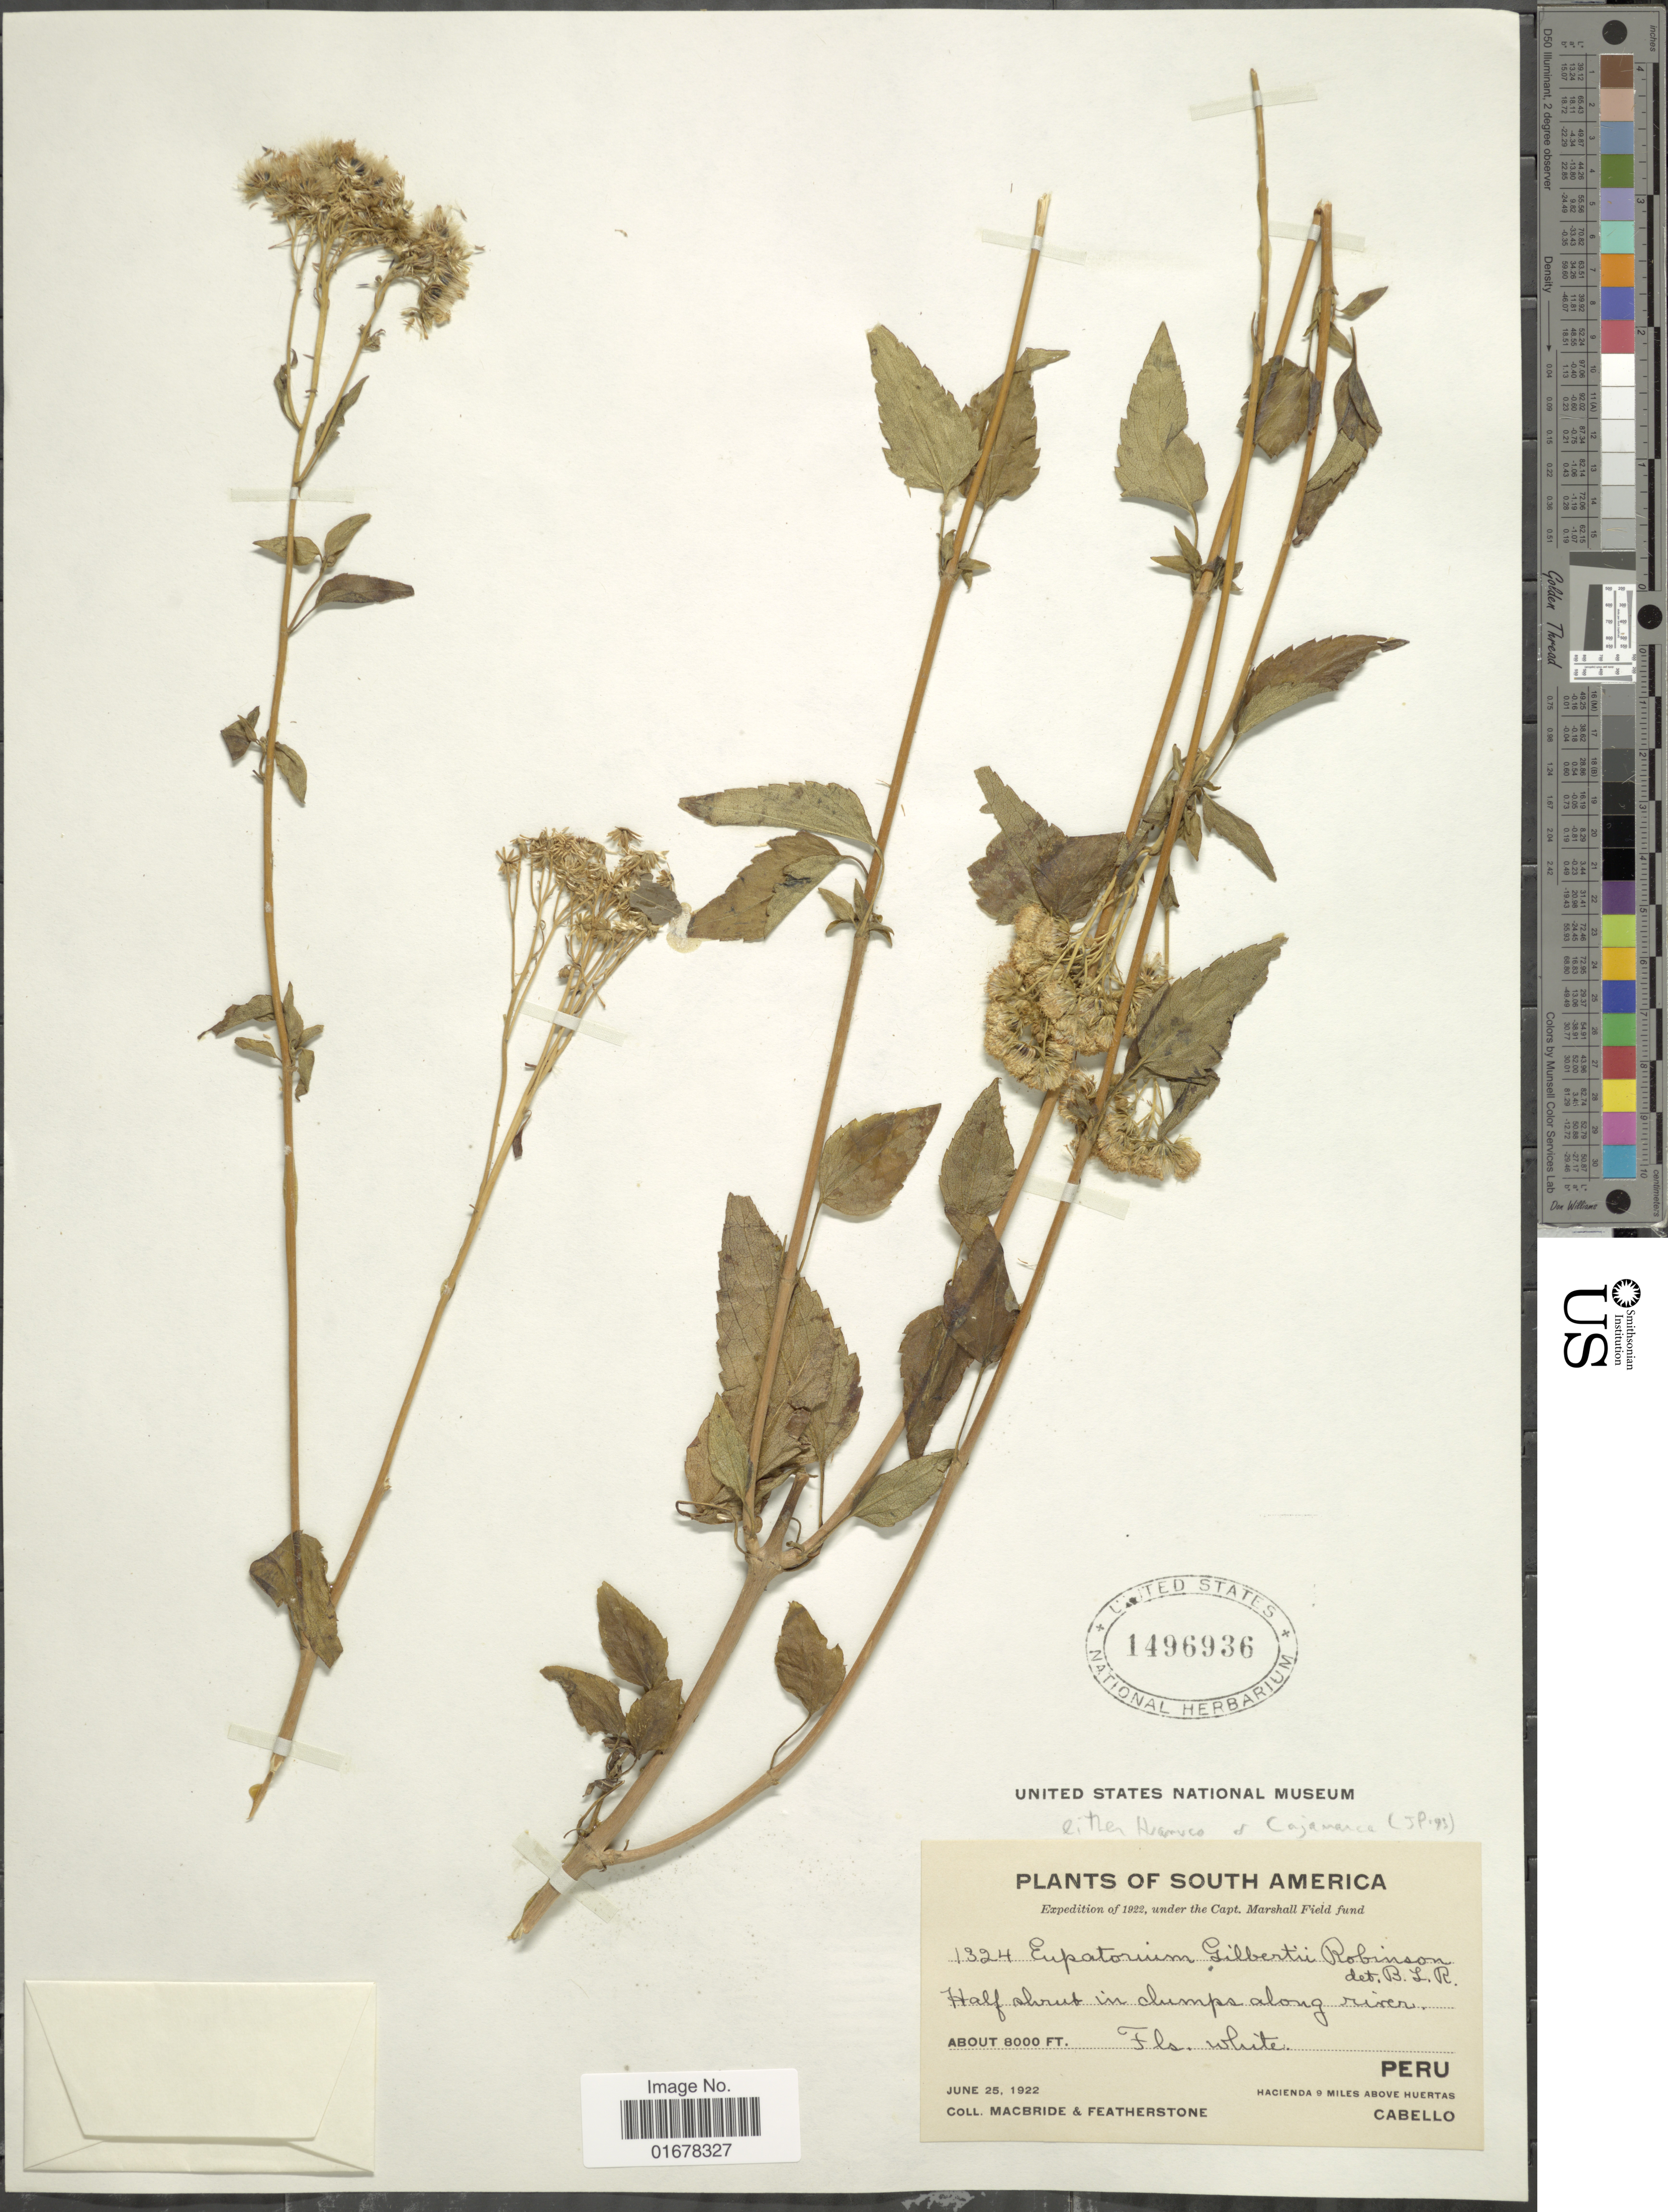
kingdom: Plantae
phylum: Tracheophyta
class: Magnoliopsida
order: Asterales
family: Asteraceae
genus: Ageratina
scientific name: Ageratina gilbertii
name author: (B.L. Rob.) R.M. King & H. Rob.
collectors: Macbride, -- & -. Featherstone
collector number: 1324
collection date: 1922-06-25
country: Peru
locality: Hacienda 9 miles above Huertas, Cabello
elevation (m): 2438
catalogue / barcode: US 1496936